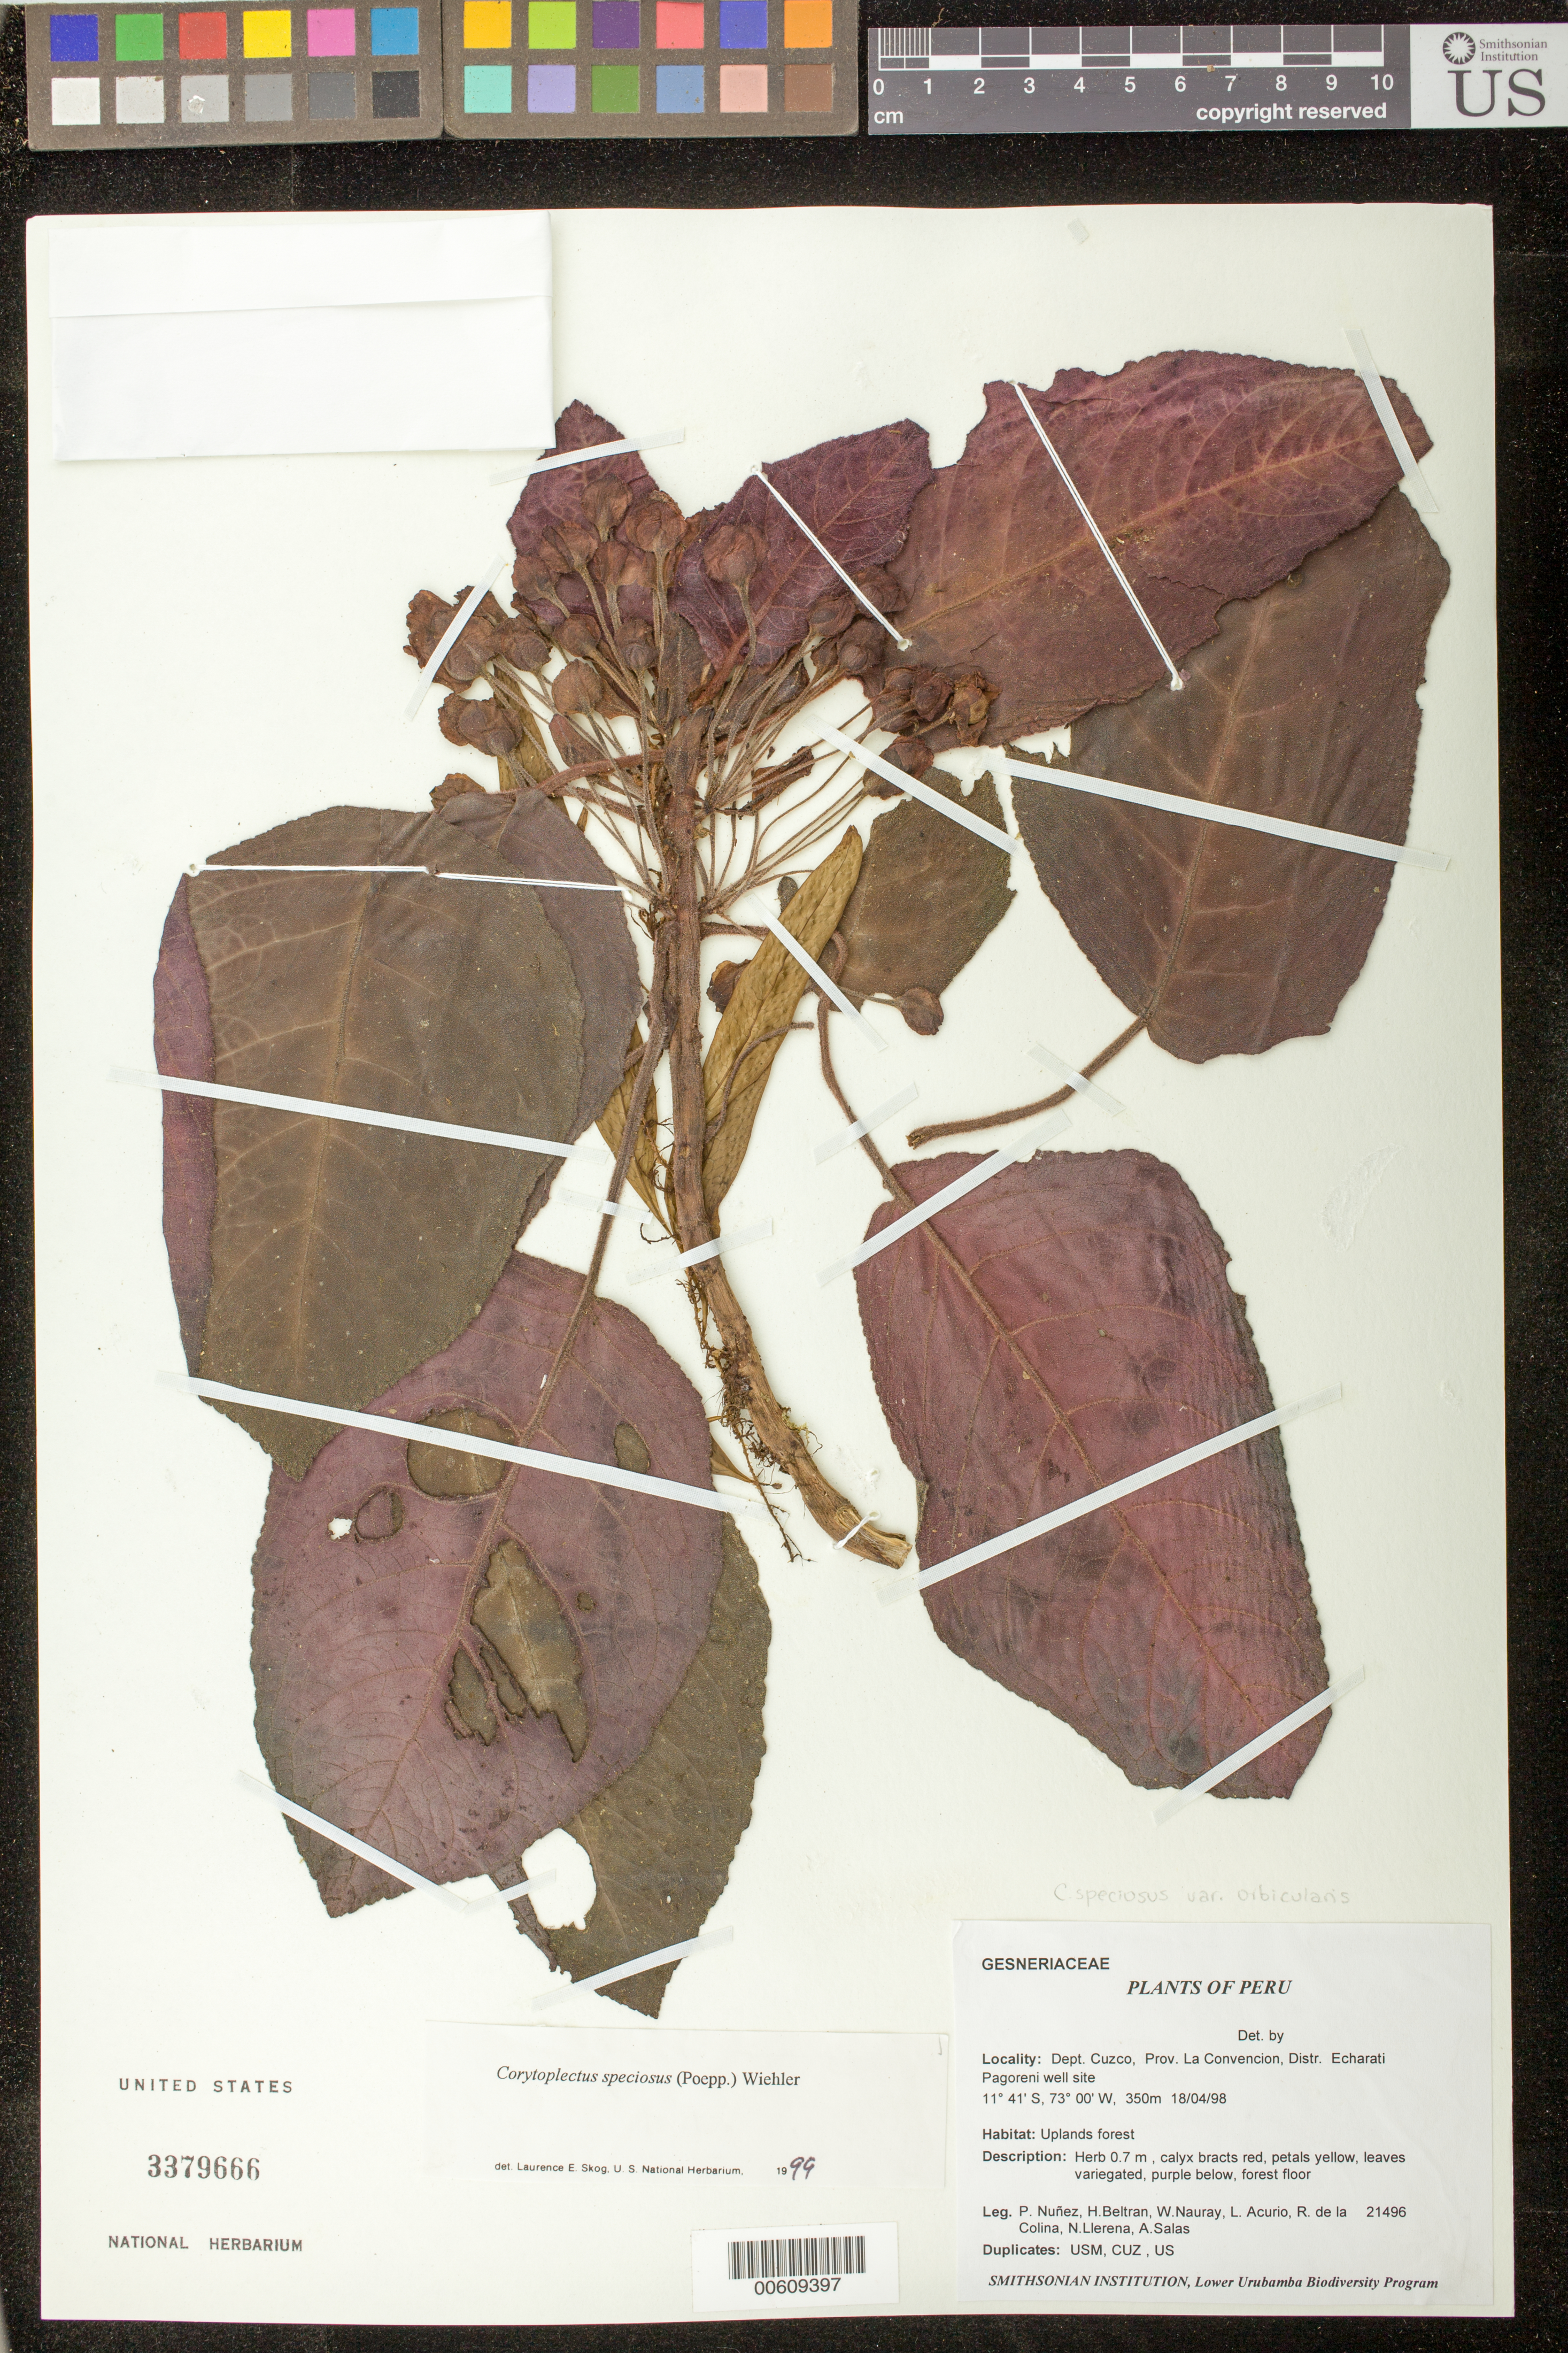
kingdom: Plantae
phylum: Tracheophyta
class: Magnoliopsida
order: Lamiales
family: Gesneriaceae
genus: Corytoplectus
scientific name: Corytoplectus speciosus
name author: (Poepp.) Wiehler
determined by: Skog, Laurence E.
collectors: P. Núñez V., H. Beltran, W. Nauray, L. Acurio, R. de La Colina, N. Llerena & A. Salas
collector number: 21496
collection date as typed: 18 Apr 1998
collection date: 1998-04-18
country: Peru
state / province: Cusco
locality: Prov. La Convencion; Dtto. Echarati, Pagoreni well site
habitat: Uplands forest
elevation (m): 350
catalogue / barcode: US 3379666